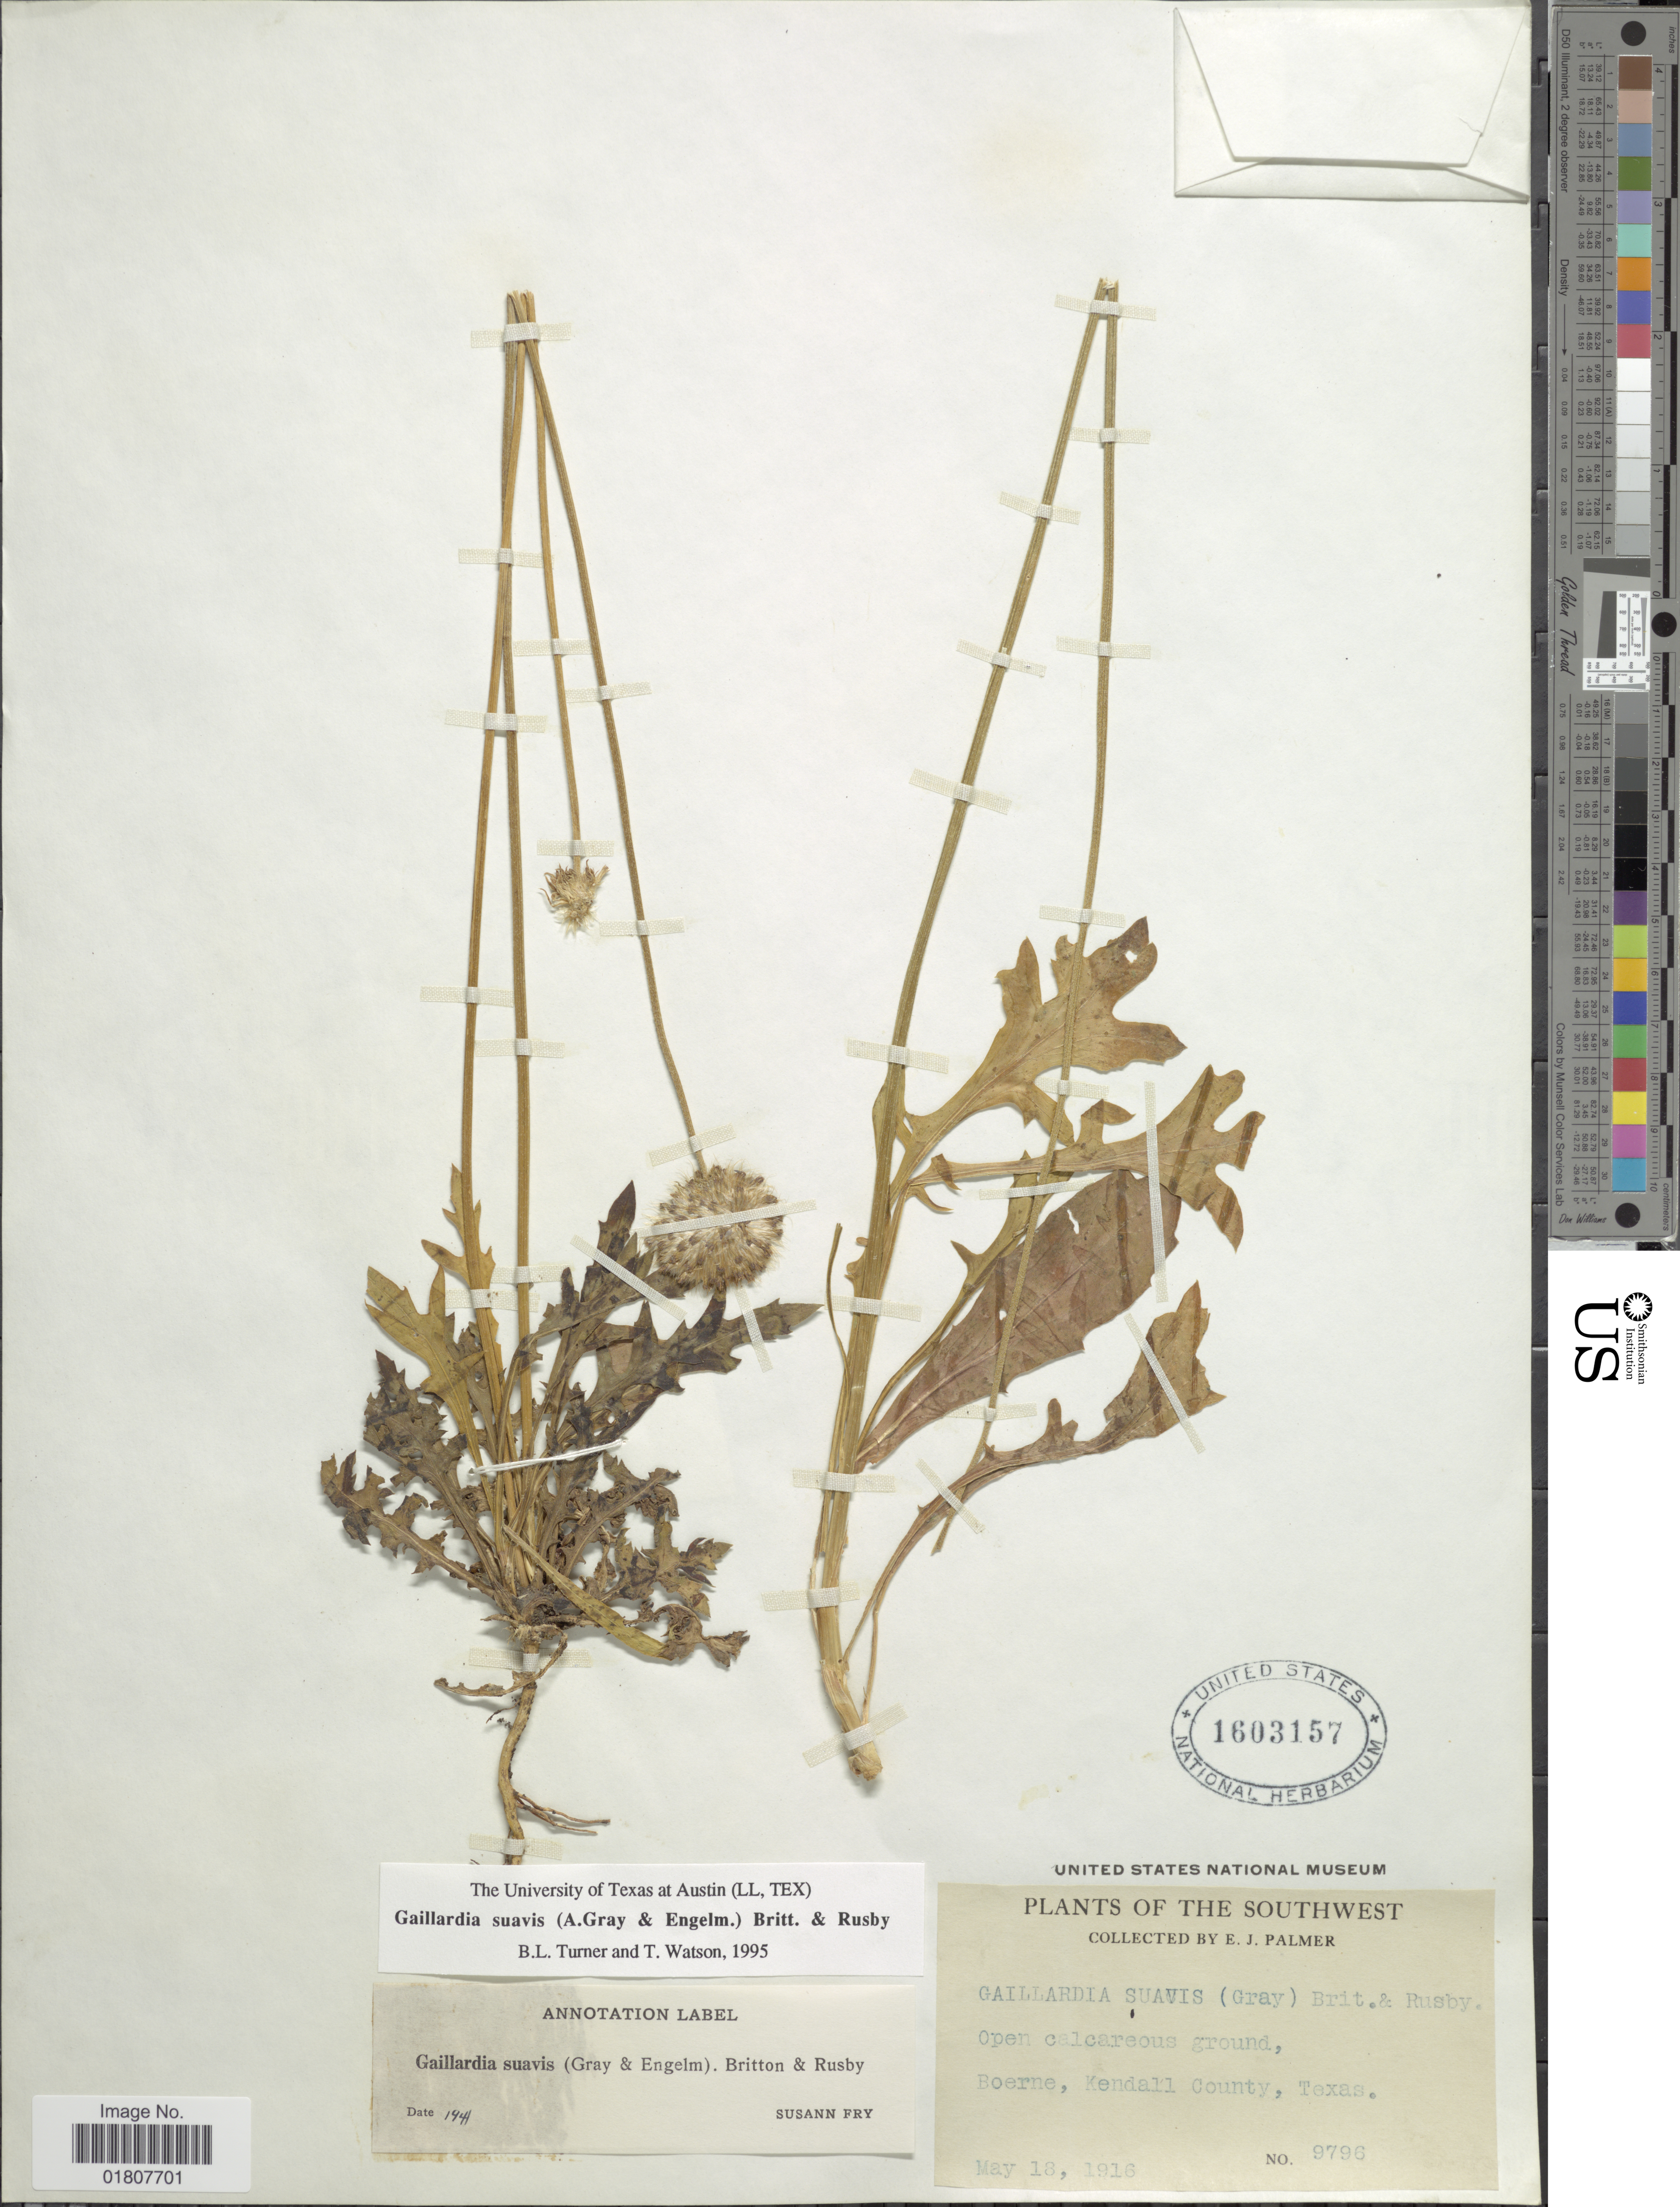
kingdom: Plantae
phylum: Tracheophyta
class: Magnoliopsida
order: Asterales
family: Asteraceae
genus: Gaillardia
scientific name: Gaillardia suavis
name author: (A. Gray & Engelm.) Britton & Rusby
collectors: E. J. Palmer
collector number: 9796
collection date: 1916-05-18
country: United States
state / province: Texas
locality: Southwest. Open calcareous ground, Boerne, Kendall County, Texas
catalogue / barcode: US 1603157